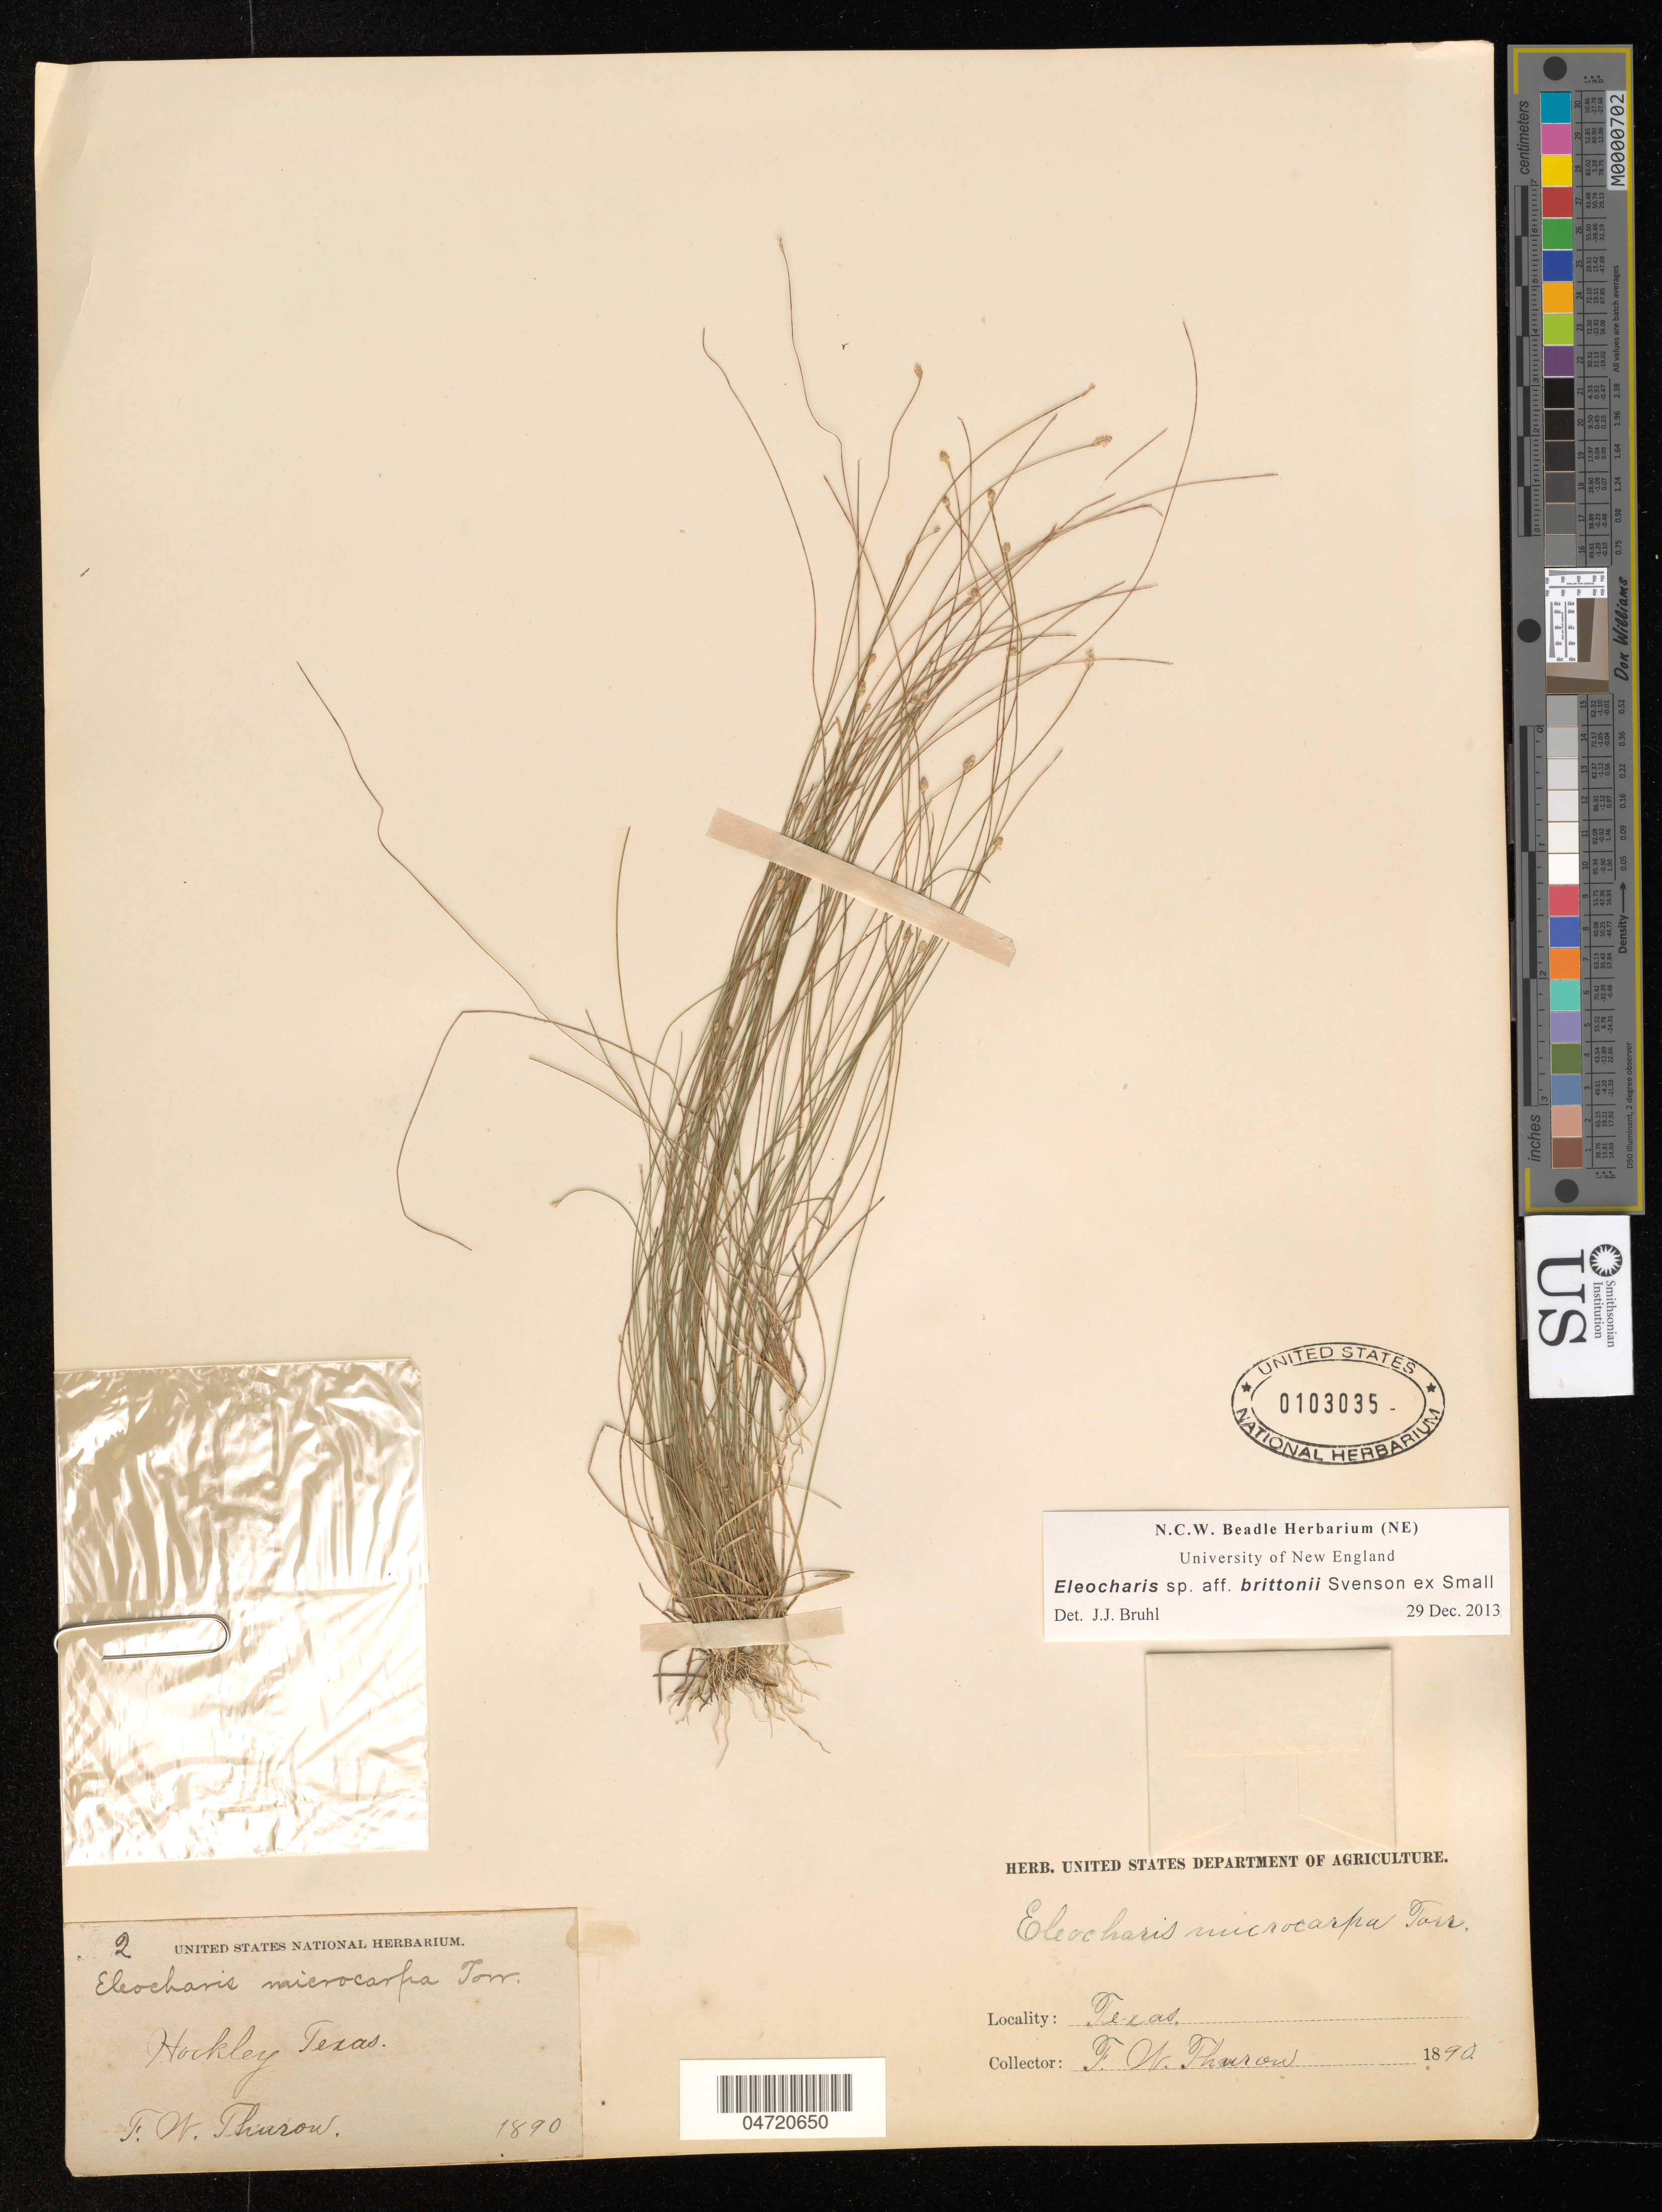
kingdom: Plantae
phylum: Tracheophyta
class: Liliopsida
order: Poales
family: Cyperaceae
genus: Eleocharis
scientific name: Eleocharis brittonii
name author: Svenson ex Small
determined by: Bruhl, J. J., (NE), University of New England (AUSTRALIA)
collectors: F. W. Thurow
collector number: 2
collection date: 1890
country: United States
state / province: Texas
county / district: Hockley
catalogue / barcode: US 103035